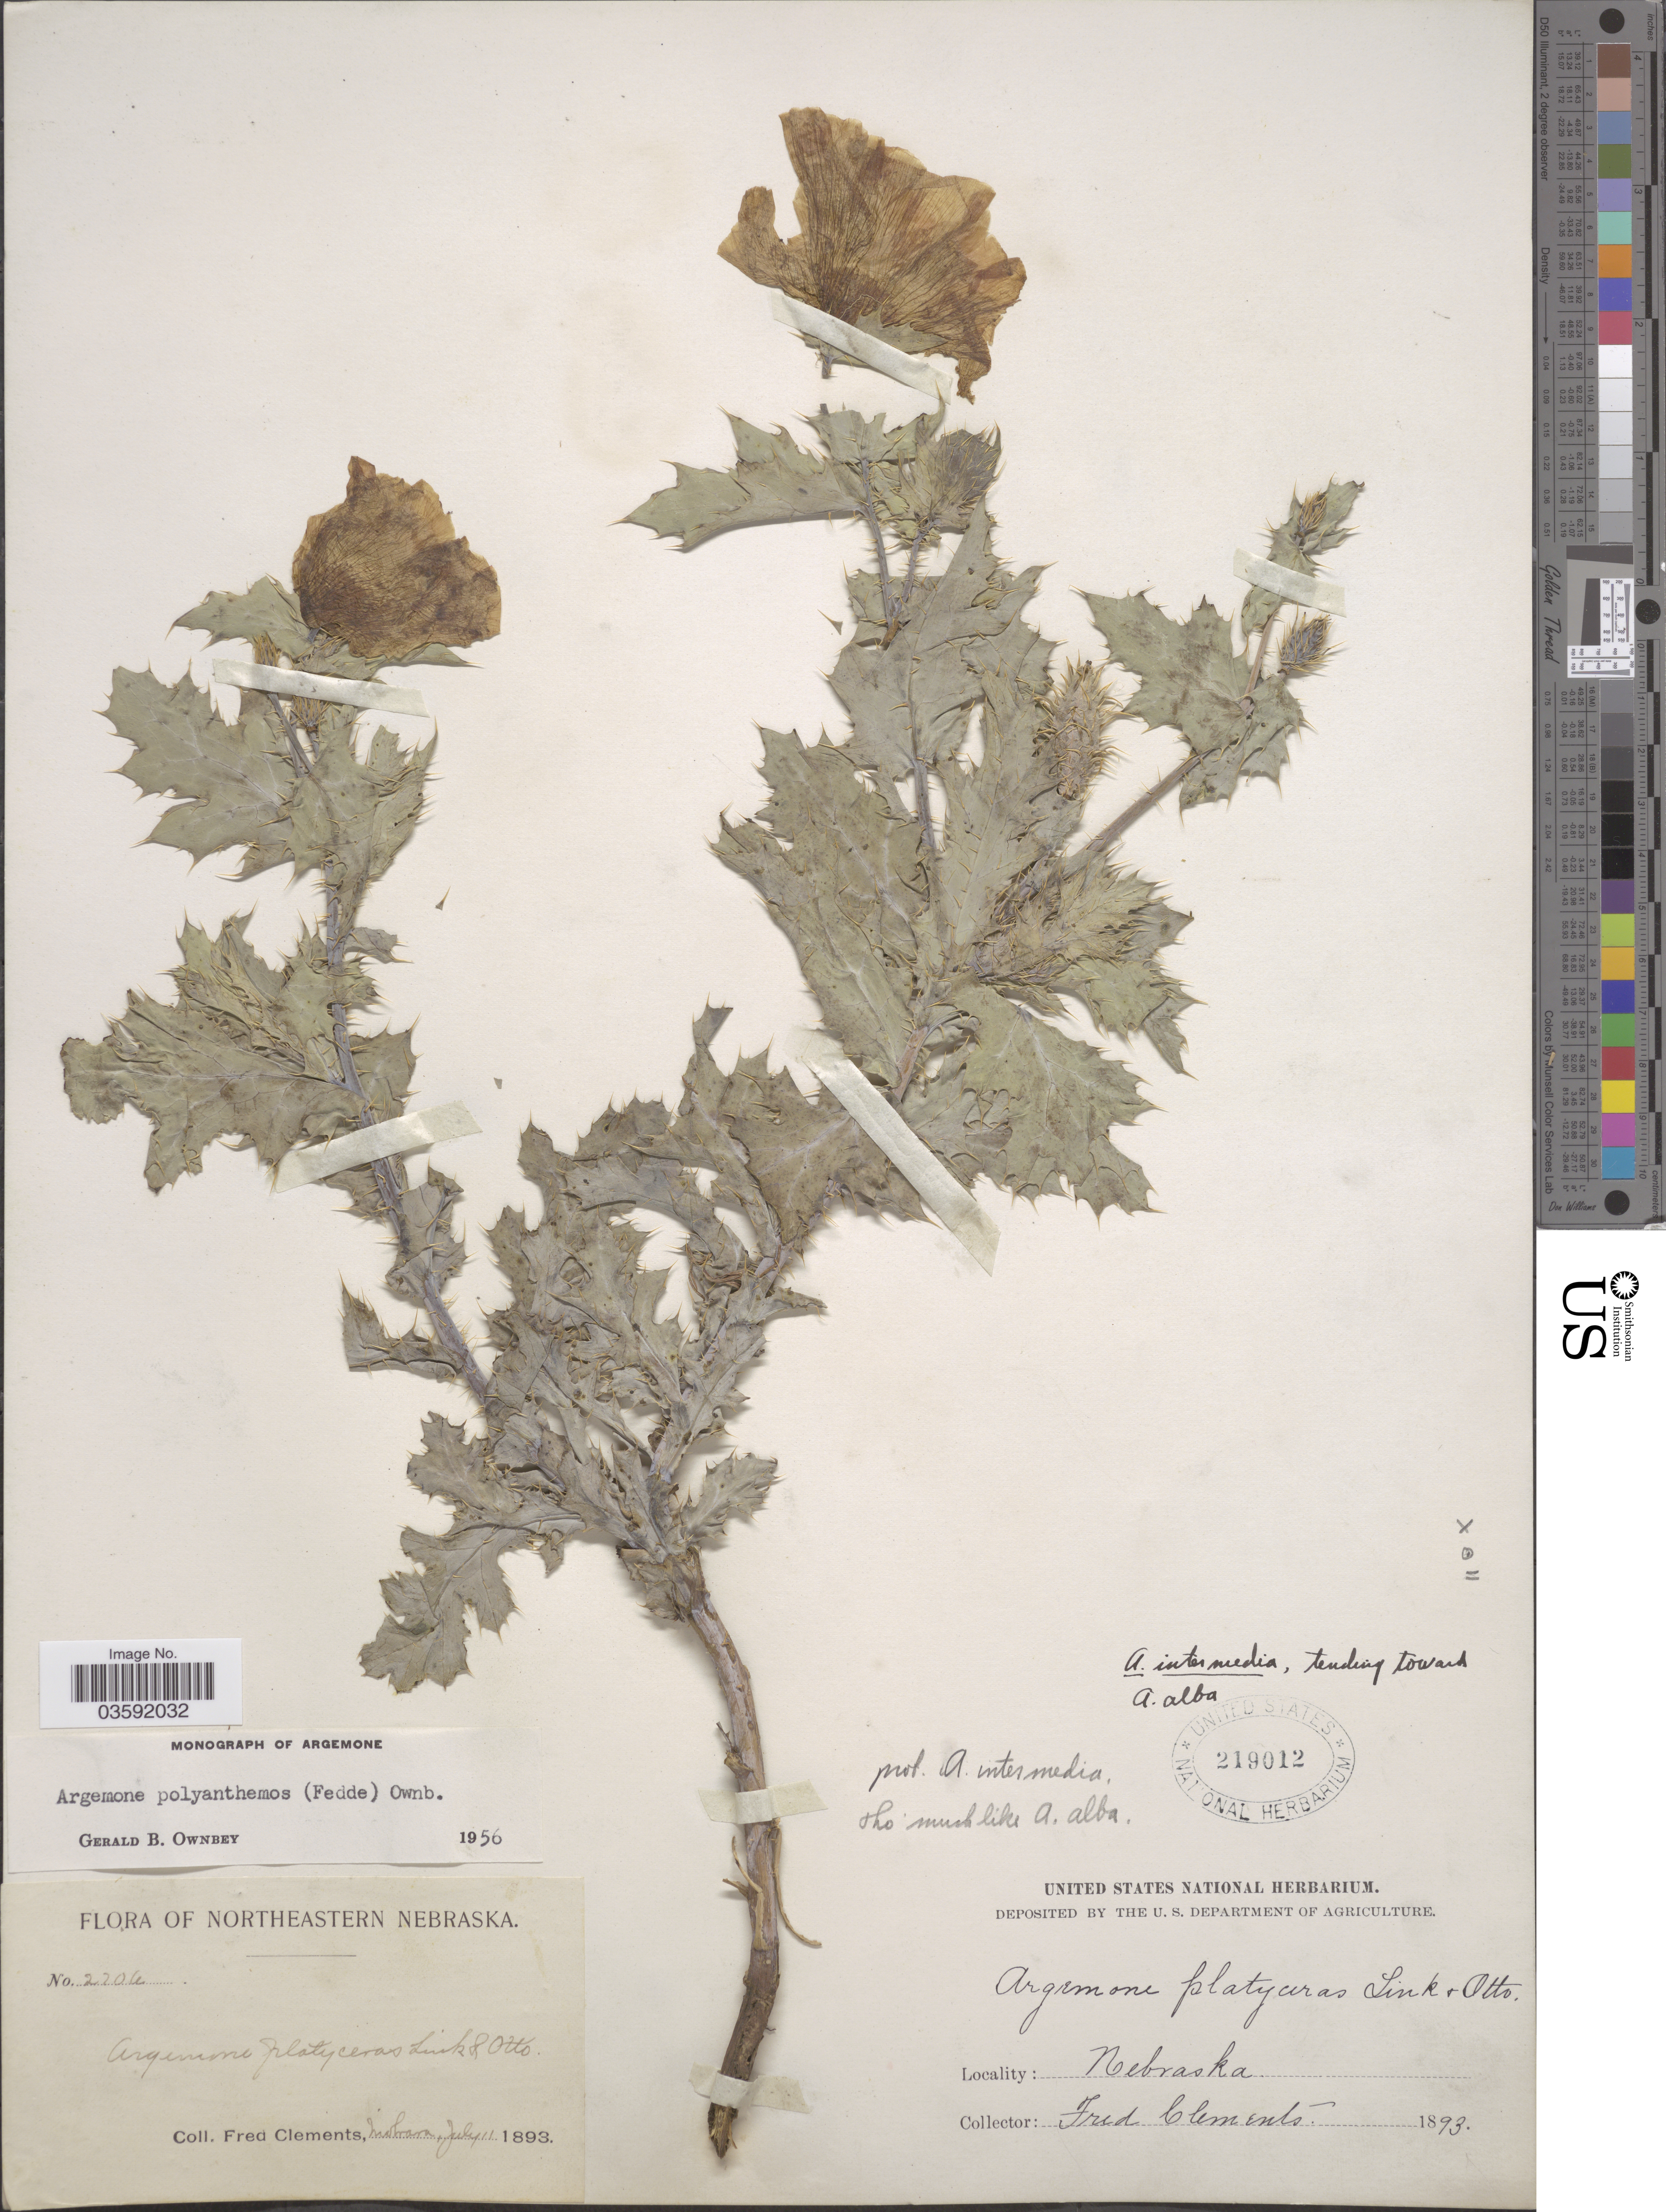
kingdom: Plantae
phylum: Tracheophyta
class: Magnoliopsida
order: Ranunculales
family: Papaveraceae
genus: Argemone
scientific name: Argemone polyanthemos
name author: (Fedde) G.B. Ownbey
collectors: F. Clements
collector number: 2206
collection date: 1893-07-11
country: United States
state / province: Nebraska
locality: Northeastern Nebraska. Niobrara.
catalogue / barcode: US 219012